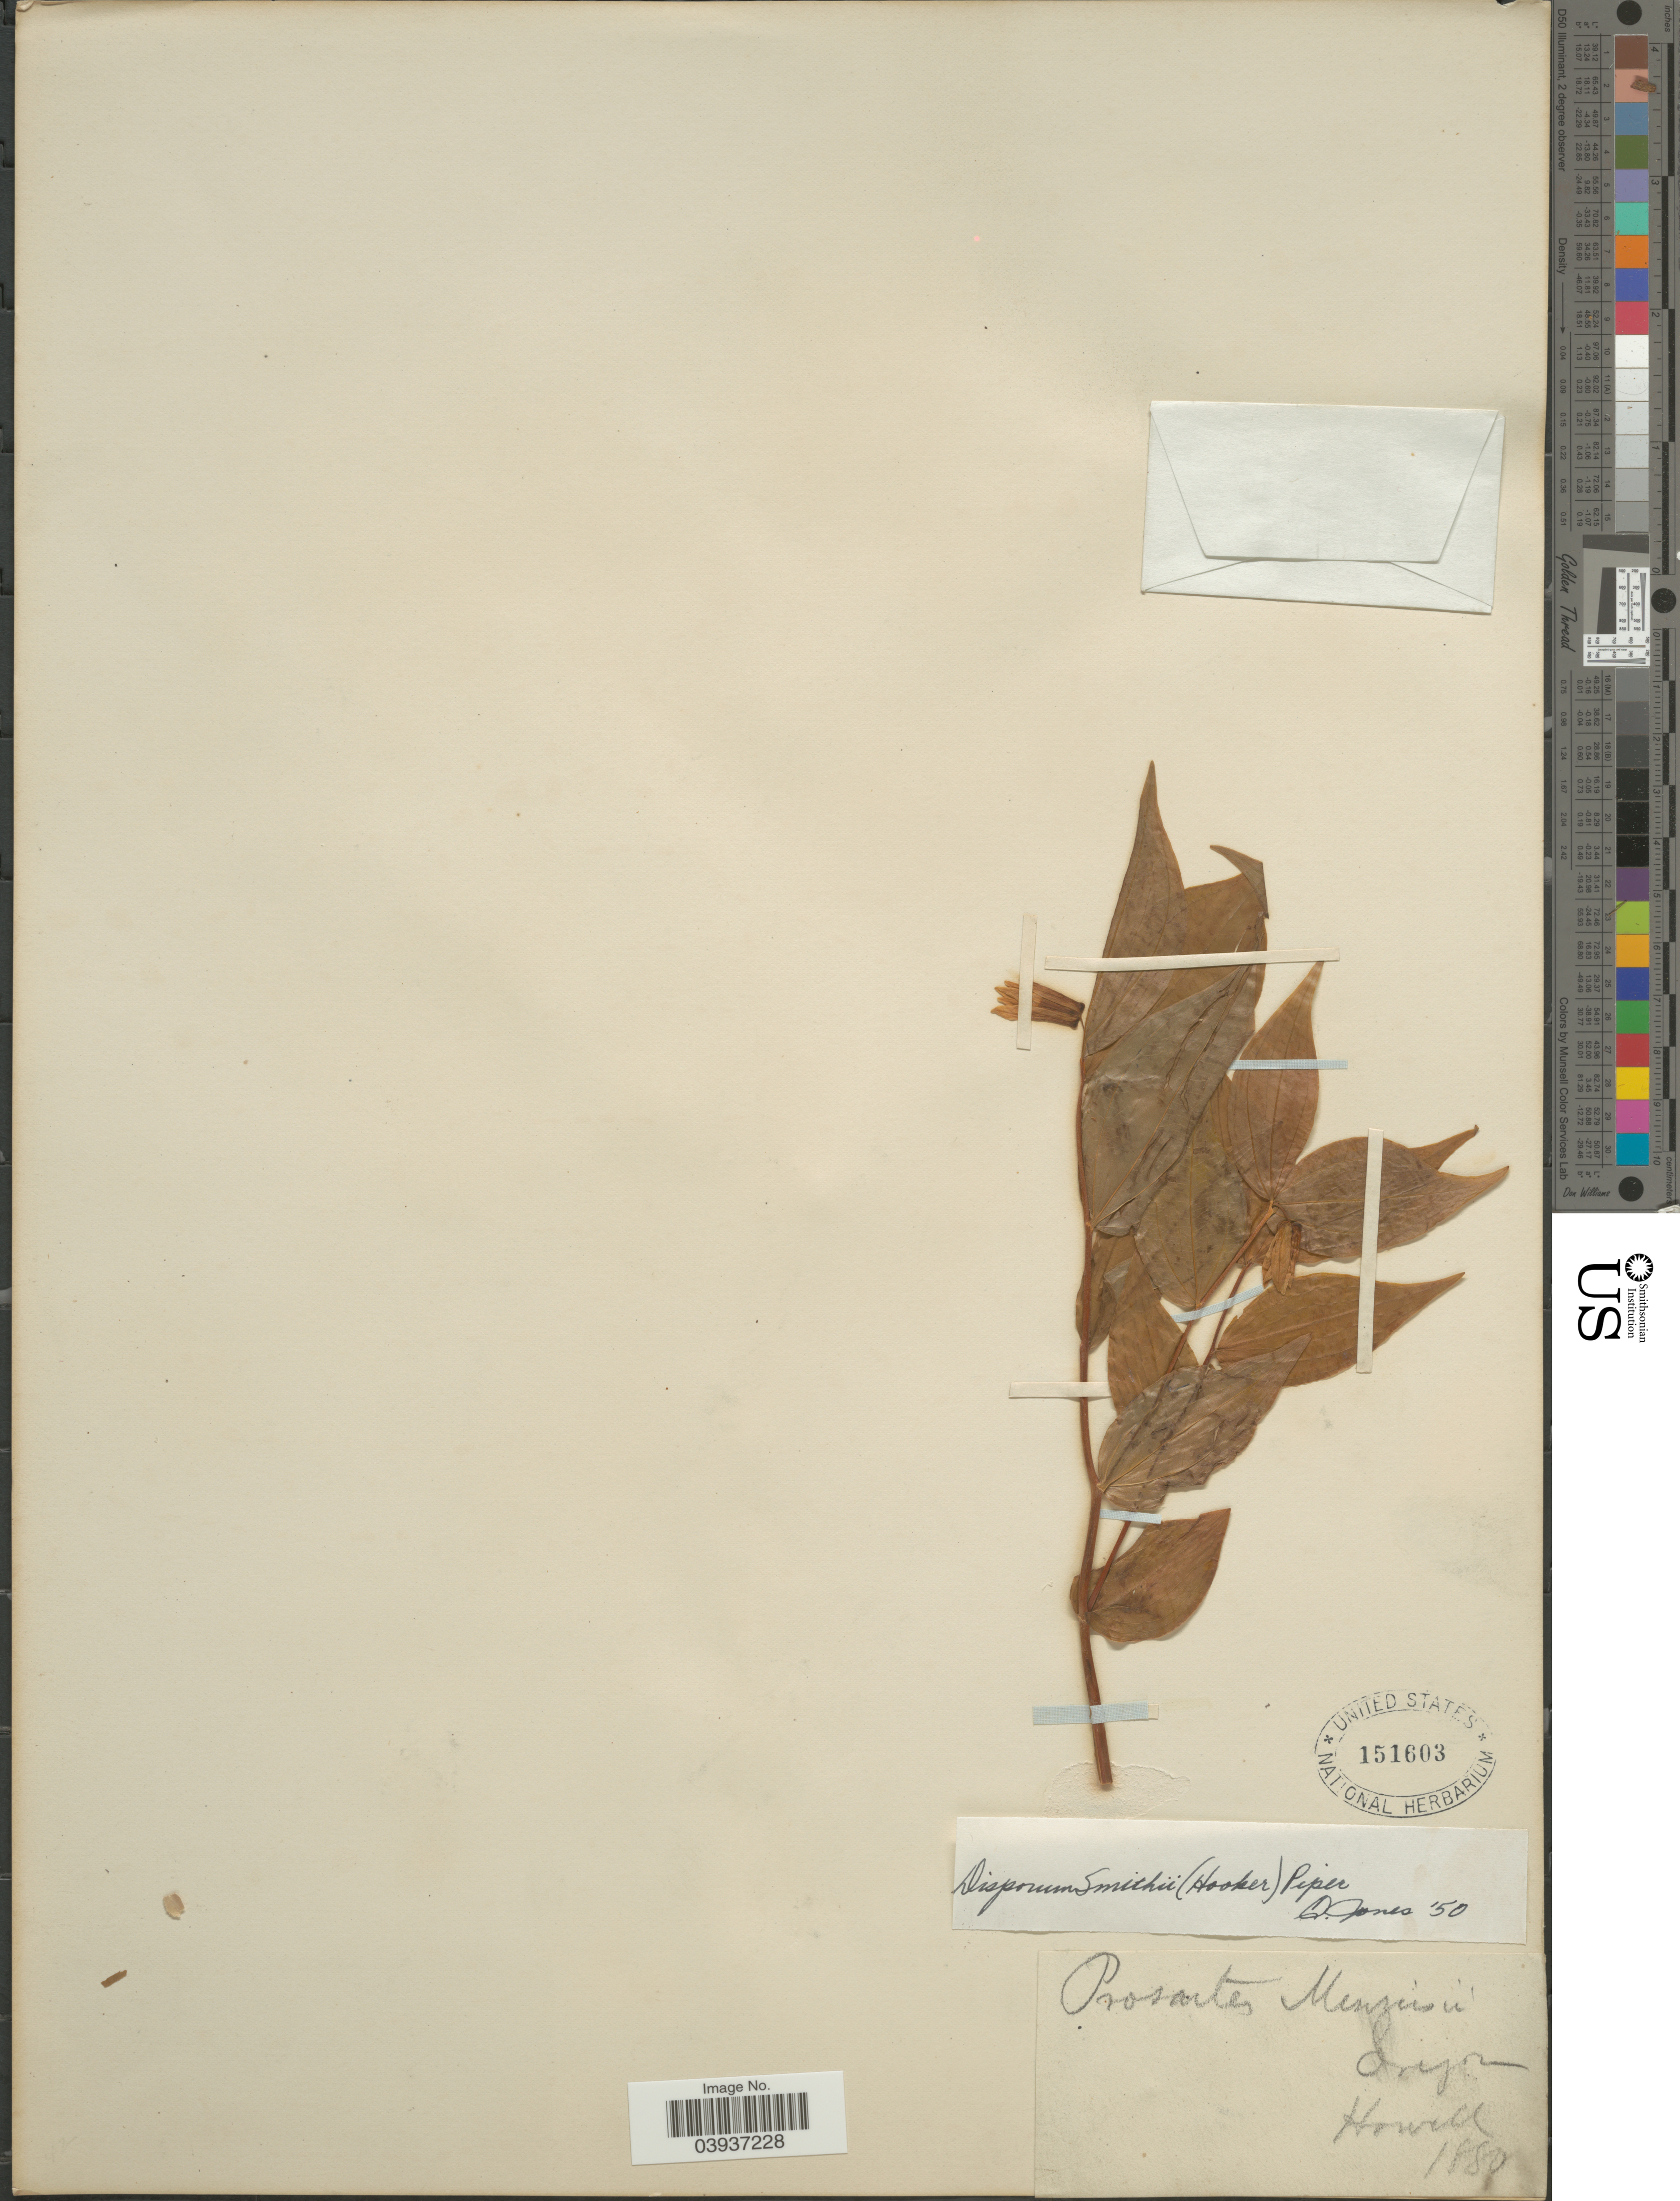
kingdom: Plantae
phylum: Tracheophyta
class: Liliopsida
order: Liliales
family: Colchicaceae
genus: Disporum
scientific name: Disporum smithii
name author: Piper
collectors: -. Howell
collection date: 1880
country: United States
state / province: Oregon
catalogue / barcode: US 151603